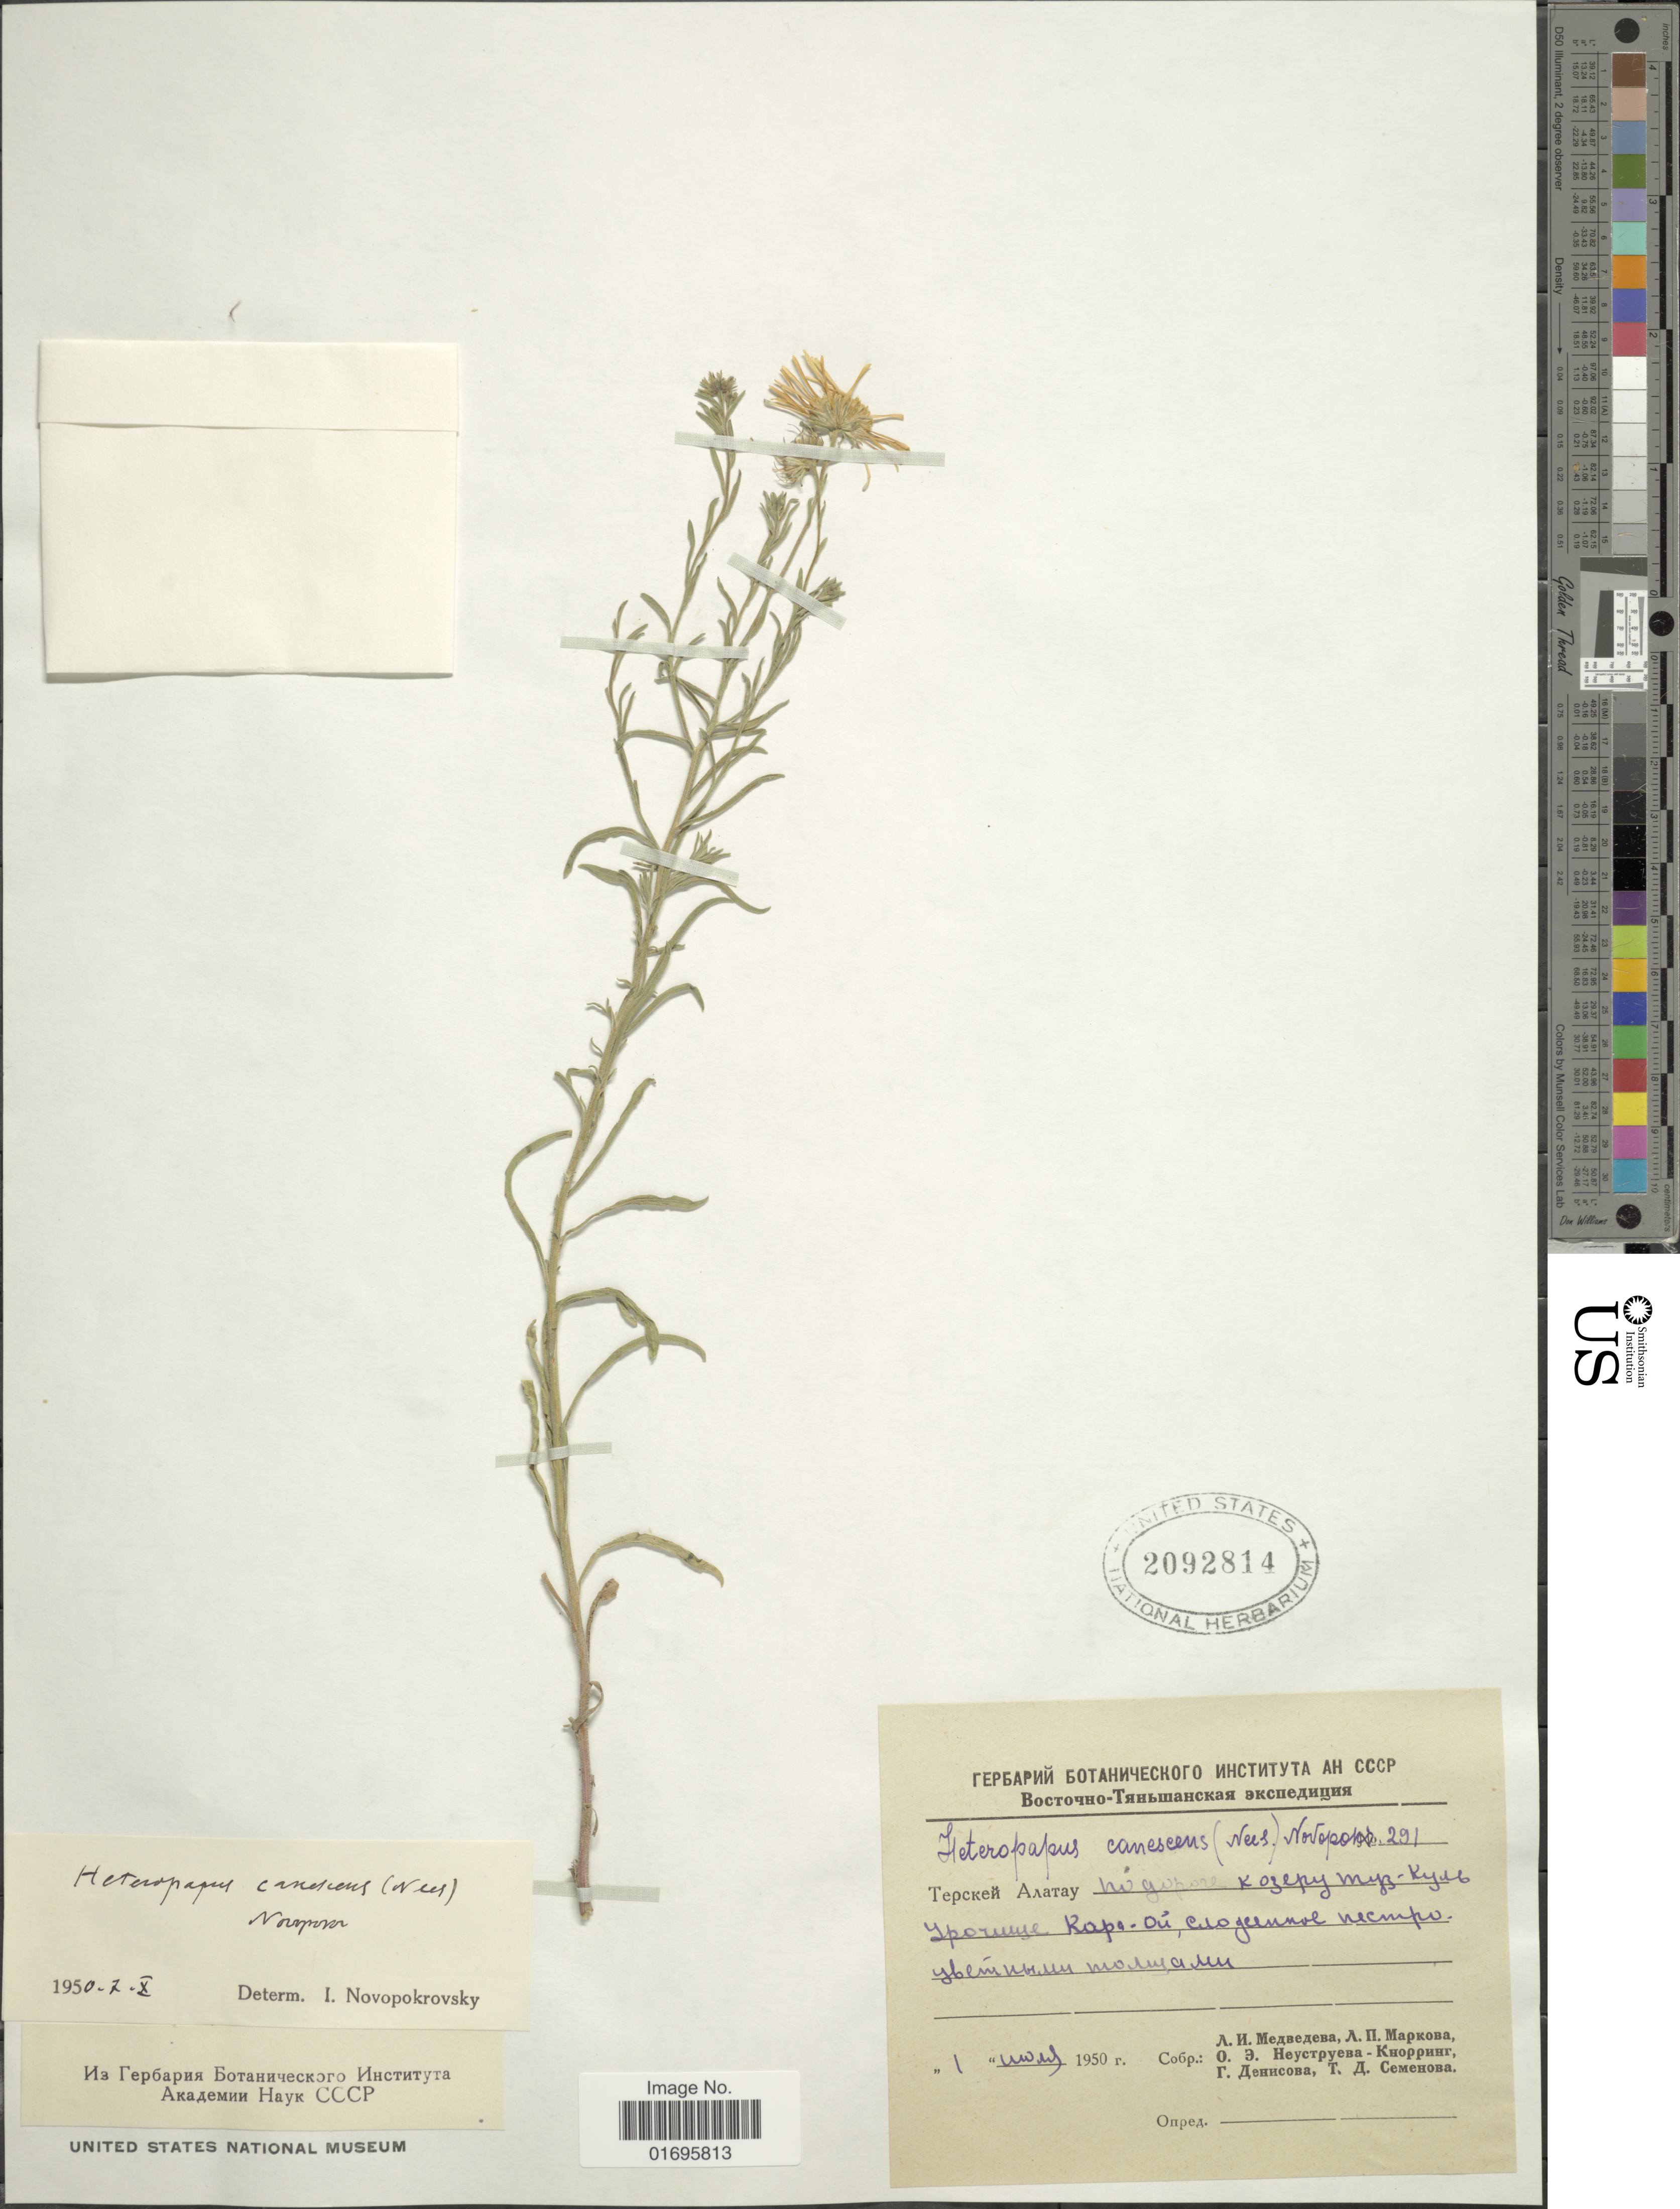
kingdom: Plantae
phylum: Tracheophyta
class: Magnoliopsida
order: Asterales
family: Asteraceae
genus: Heteropappus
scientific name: Heteropappus canescens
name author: (Nees) Novopokr.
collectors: Collector illegible, Collector illegible, Collector illegible, Collector illegible & Collector illegible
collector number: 291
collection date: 1950-05-01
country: Kyrgyzstan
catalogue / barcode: US 2092814